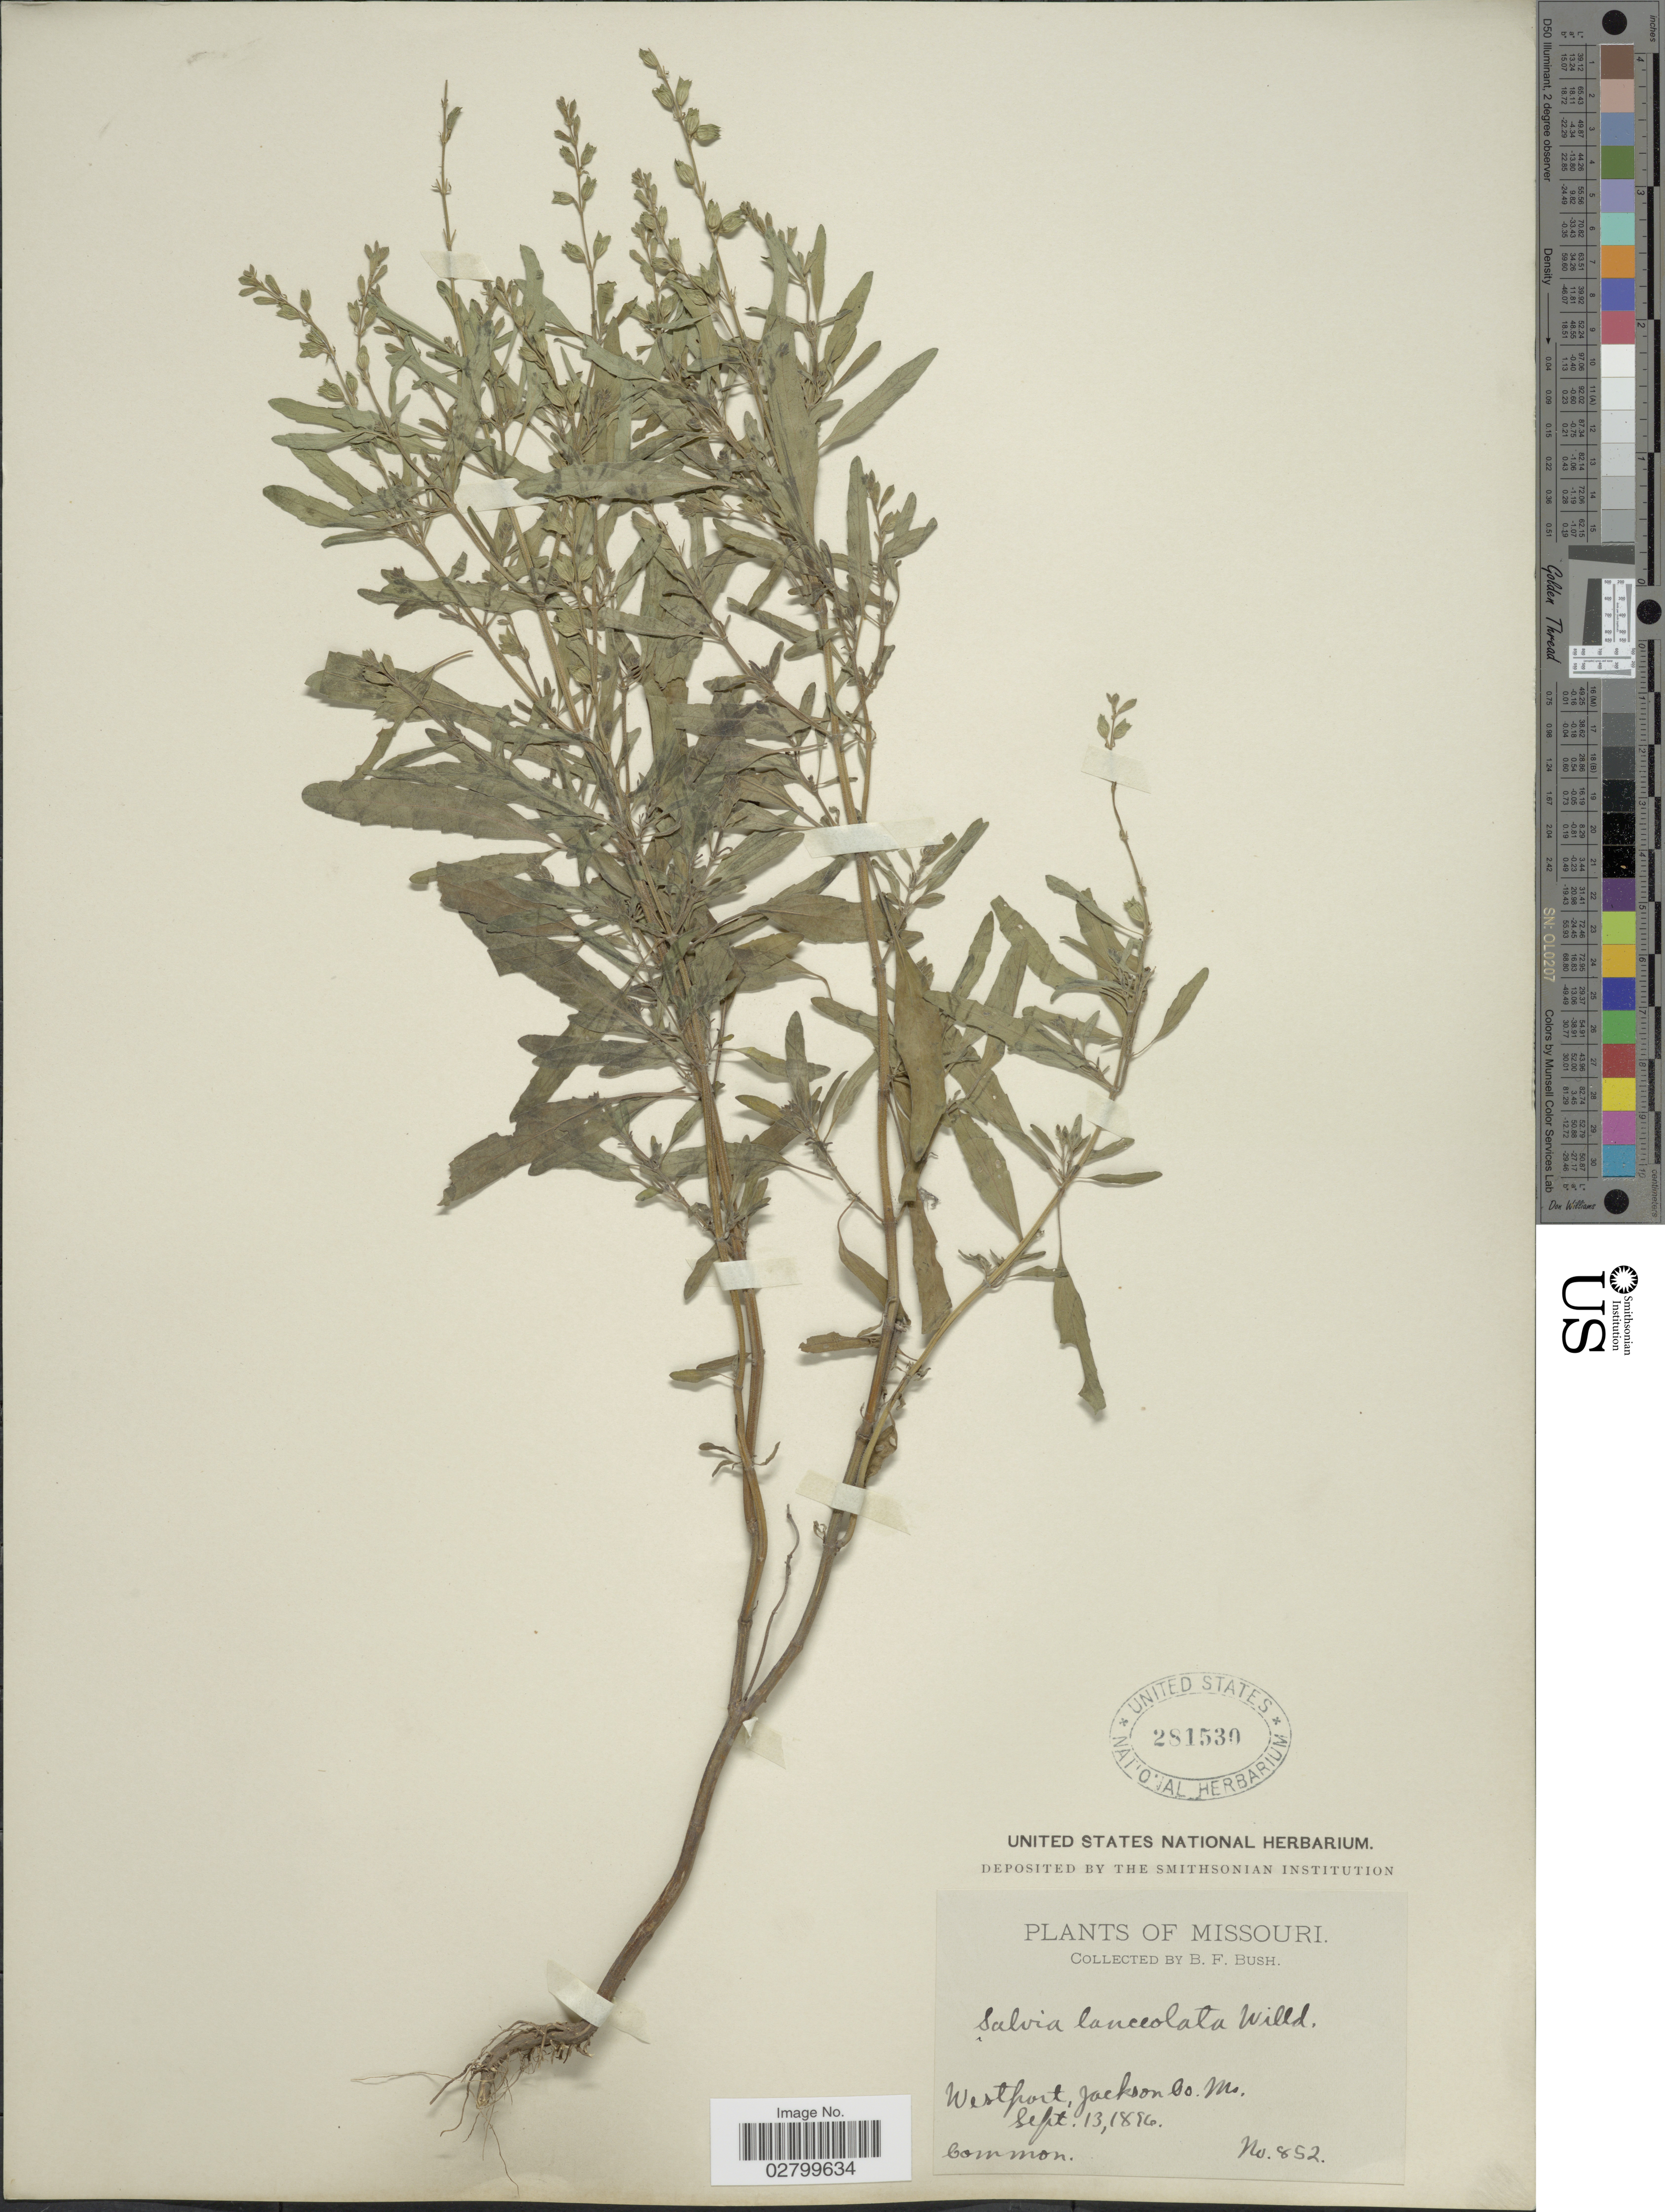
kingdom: Plantae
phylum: Tracheophyta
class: Magnoliopsida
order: Lamiales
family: Lamiaceae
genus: Salvia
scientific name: Salvia lanceolata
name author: Brouss.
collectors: B. F. Bush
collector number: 852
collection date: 1896-09-13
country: United States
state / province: Missouri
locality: Westport, Jackson Co., Mo.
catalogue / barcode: US 281530